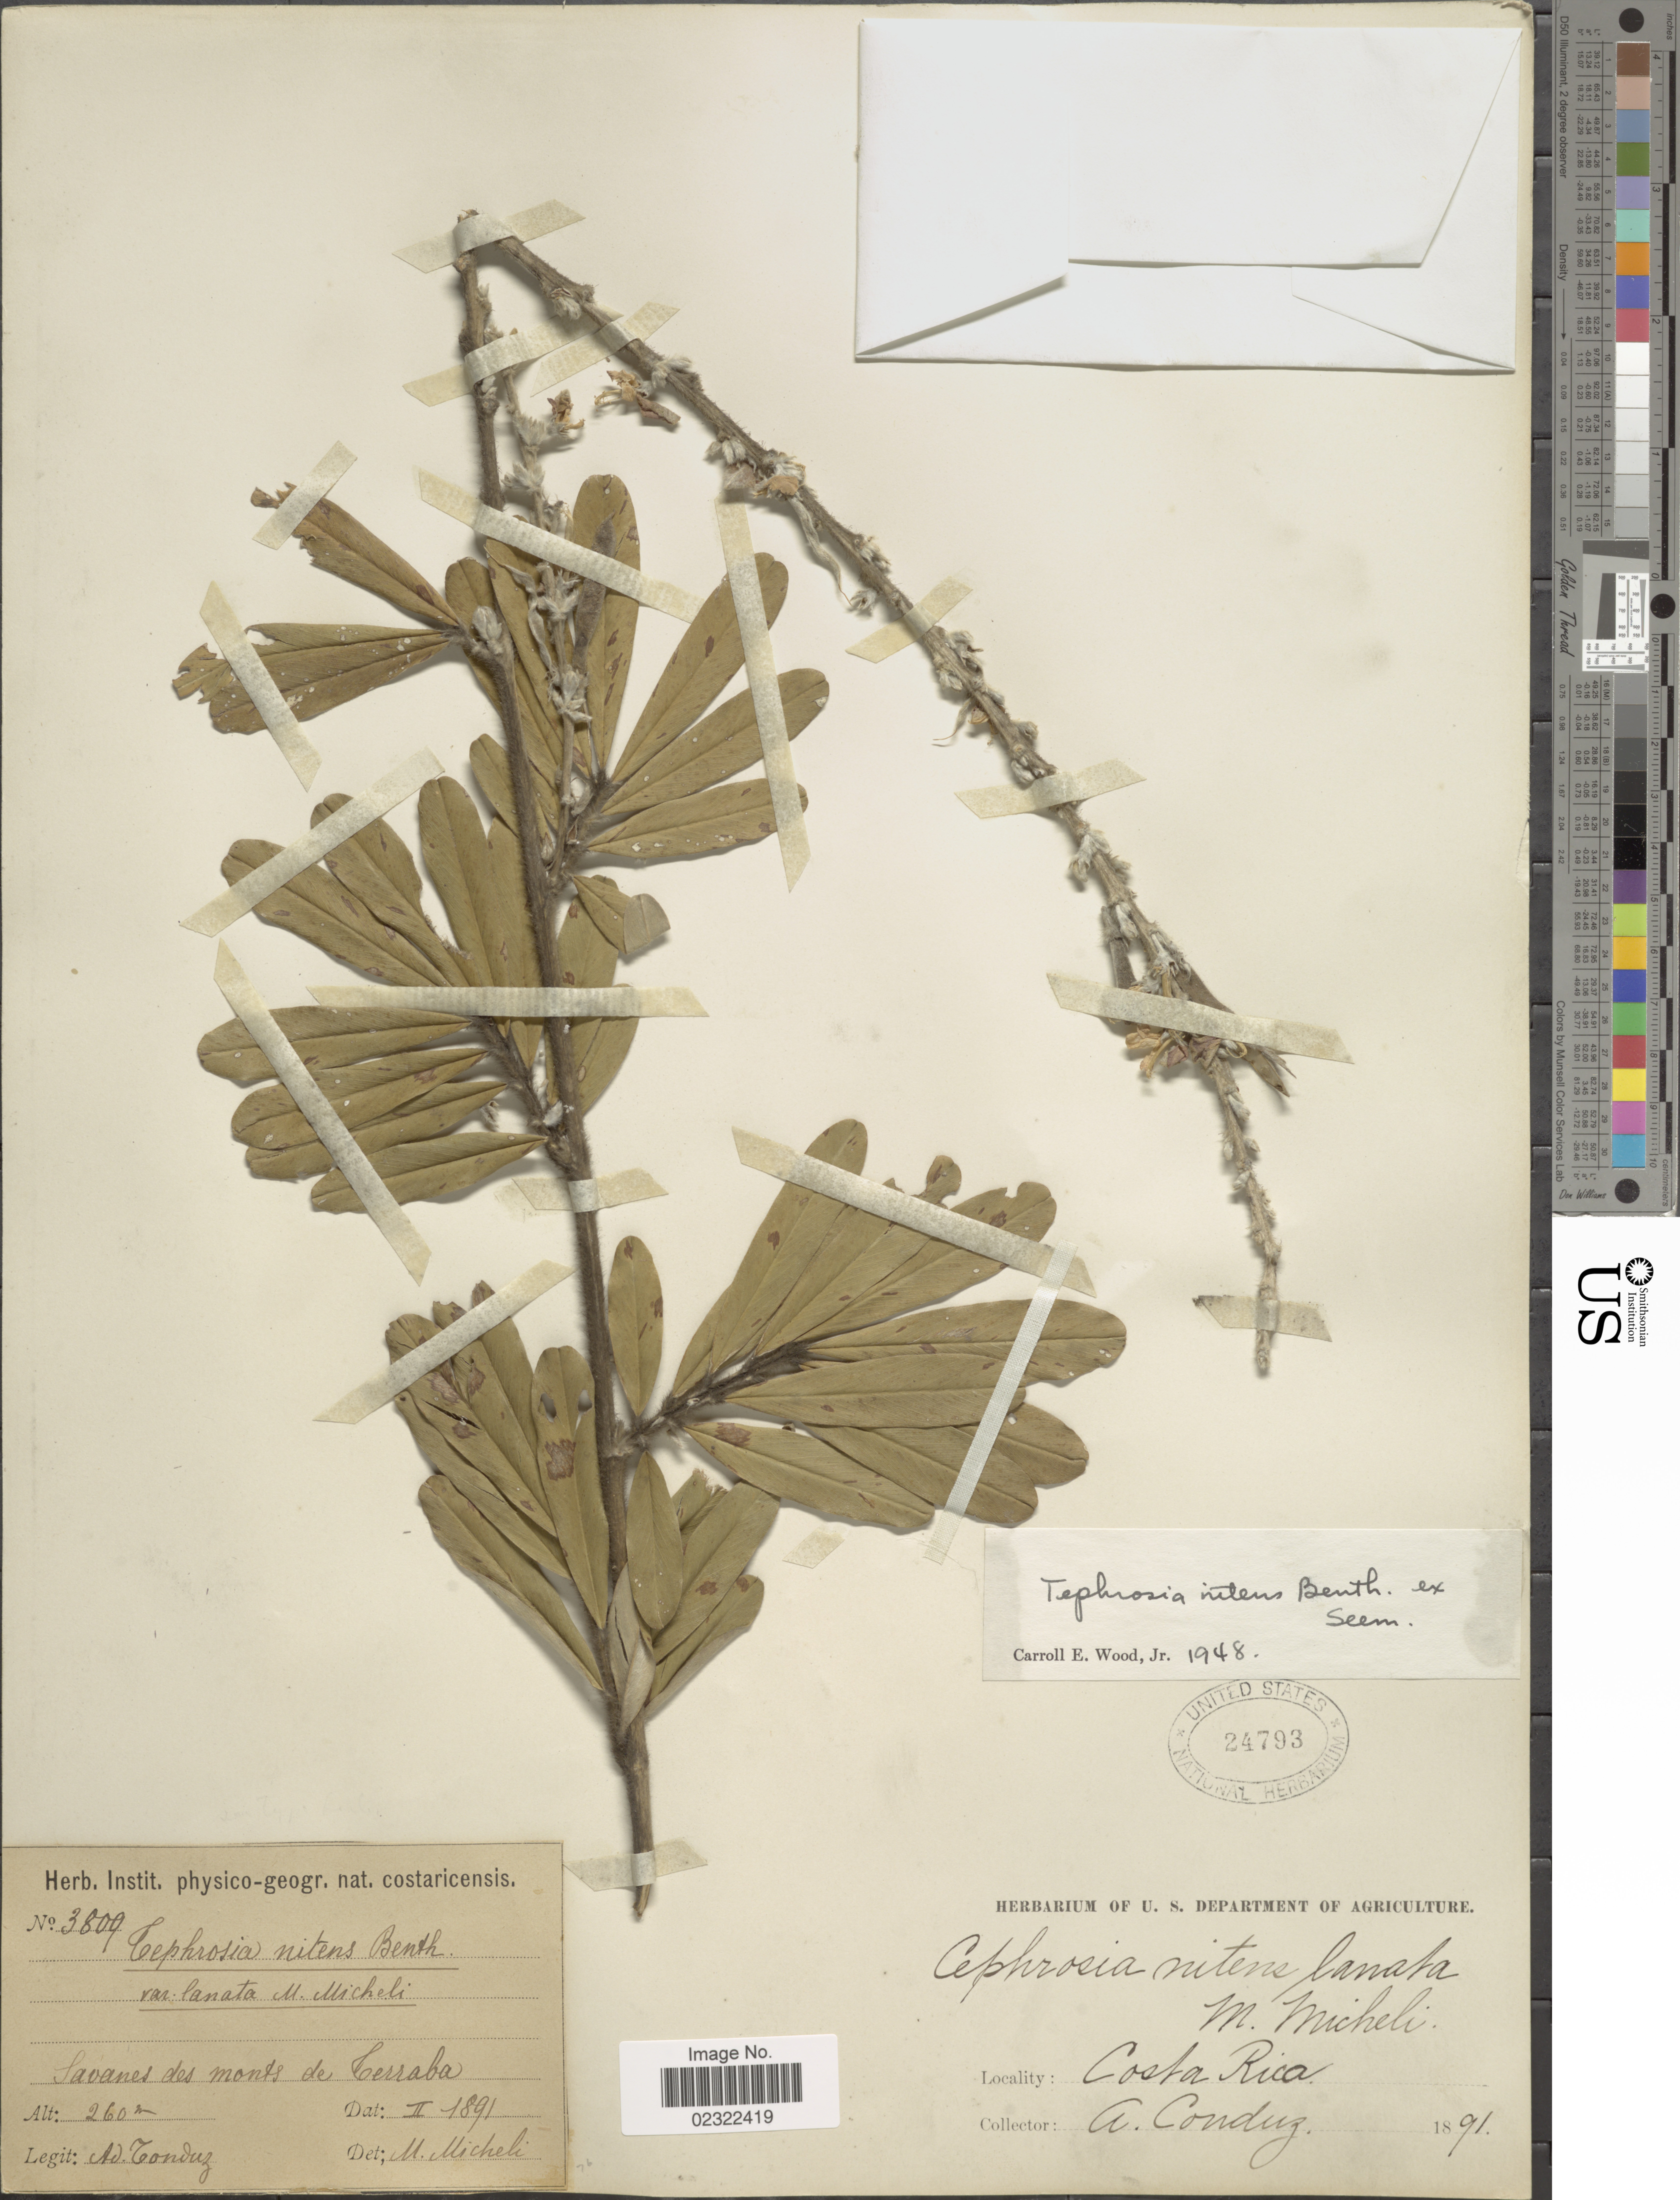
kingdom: Plantae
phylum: Tracheophyta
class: Magnoliopsida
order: Fabales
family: Fabaceae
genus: Tephrosia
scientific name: Tephrosia nitens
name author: Benth.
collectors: A. Tonduz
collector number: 3809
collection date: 1891-02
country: Costa Rica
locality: Costa Rica. Savanes des monts de terraba.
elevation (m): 260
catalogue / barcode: US 24793